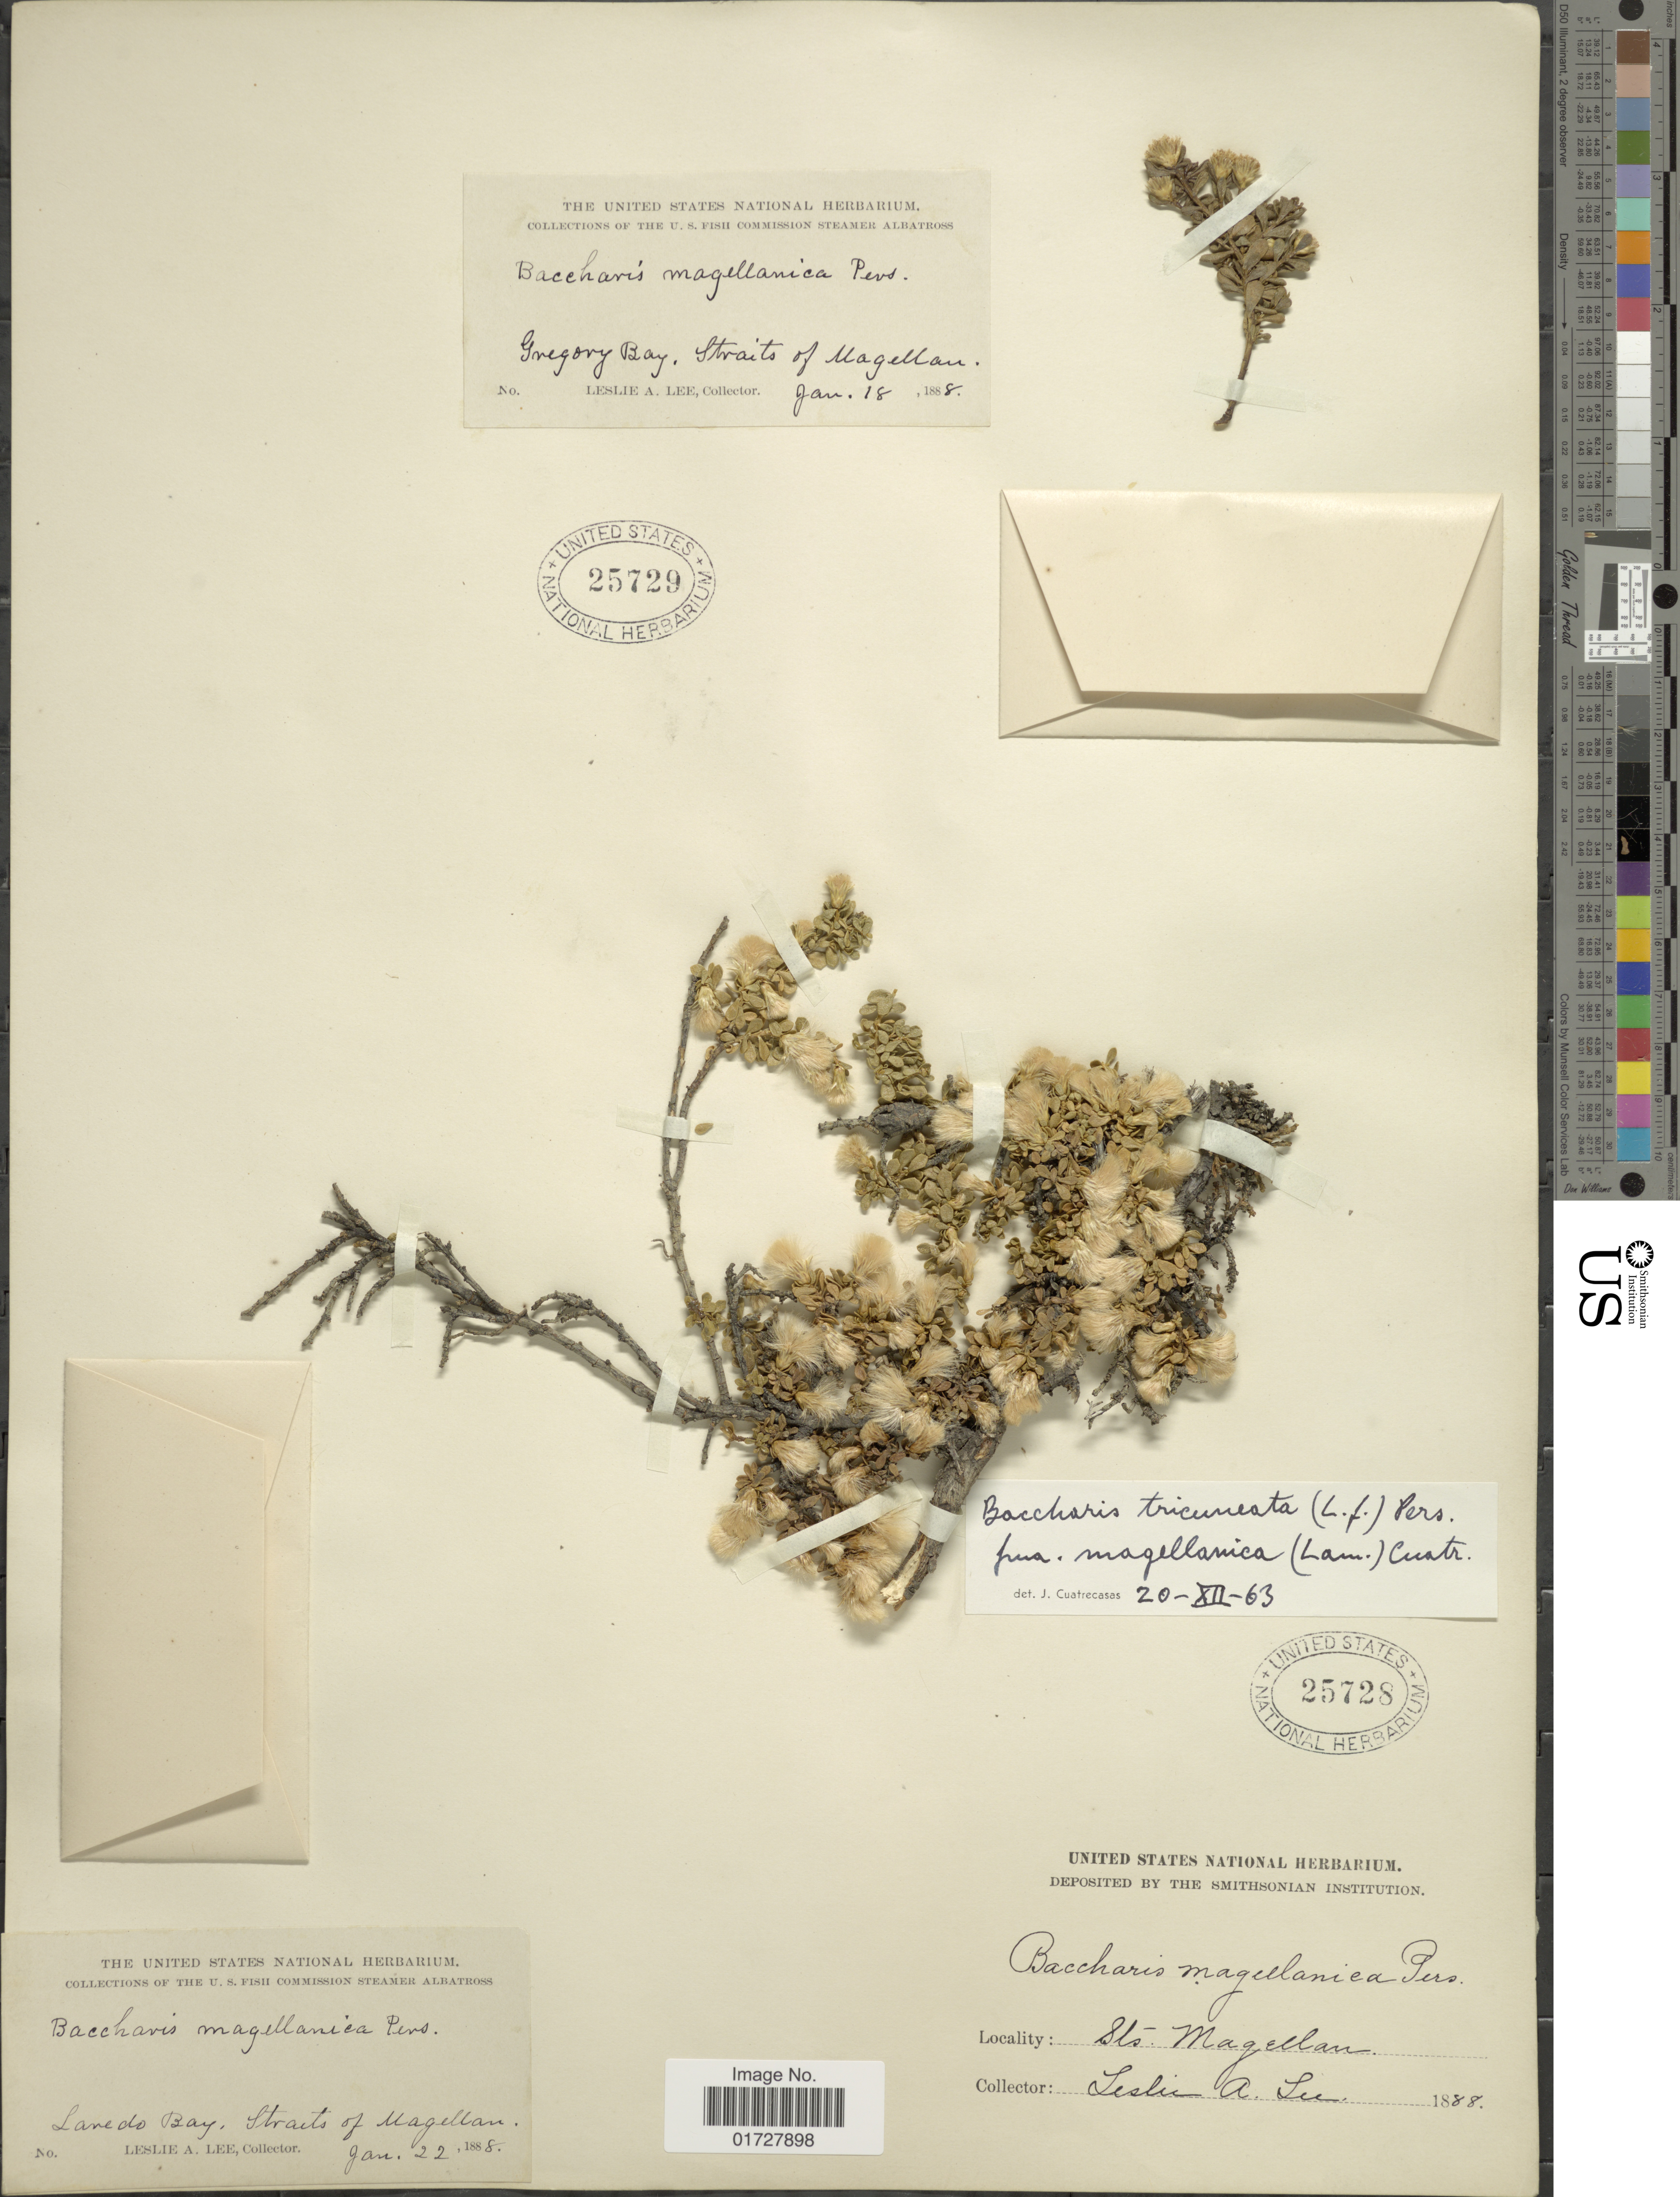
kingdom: Plantae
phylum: Tracheophyta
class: Magnoliopsida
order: Asterales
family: Asteraceae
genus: Baccharis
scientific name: Baccharis tricuneata var. magellanica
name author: (Lam.) Cuatrec.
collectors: L. Lee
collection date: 1888-01-18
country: Chile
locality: Gregory Bay, Straits of Magellan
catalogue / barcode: US 25729